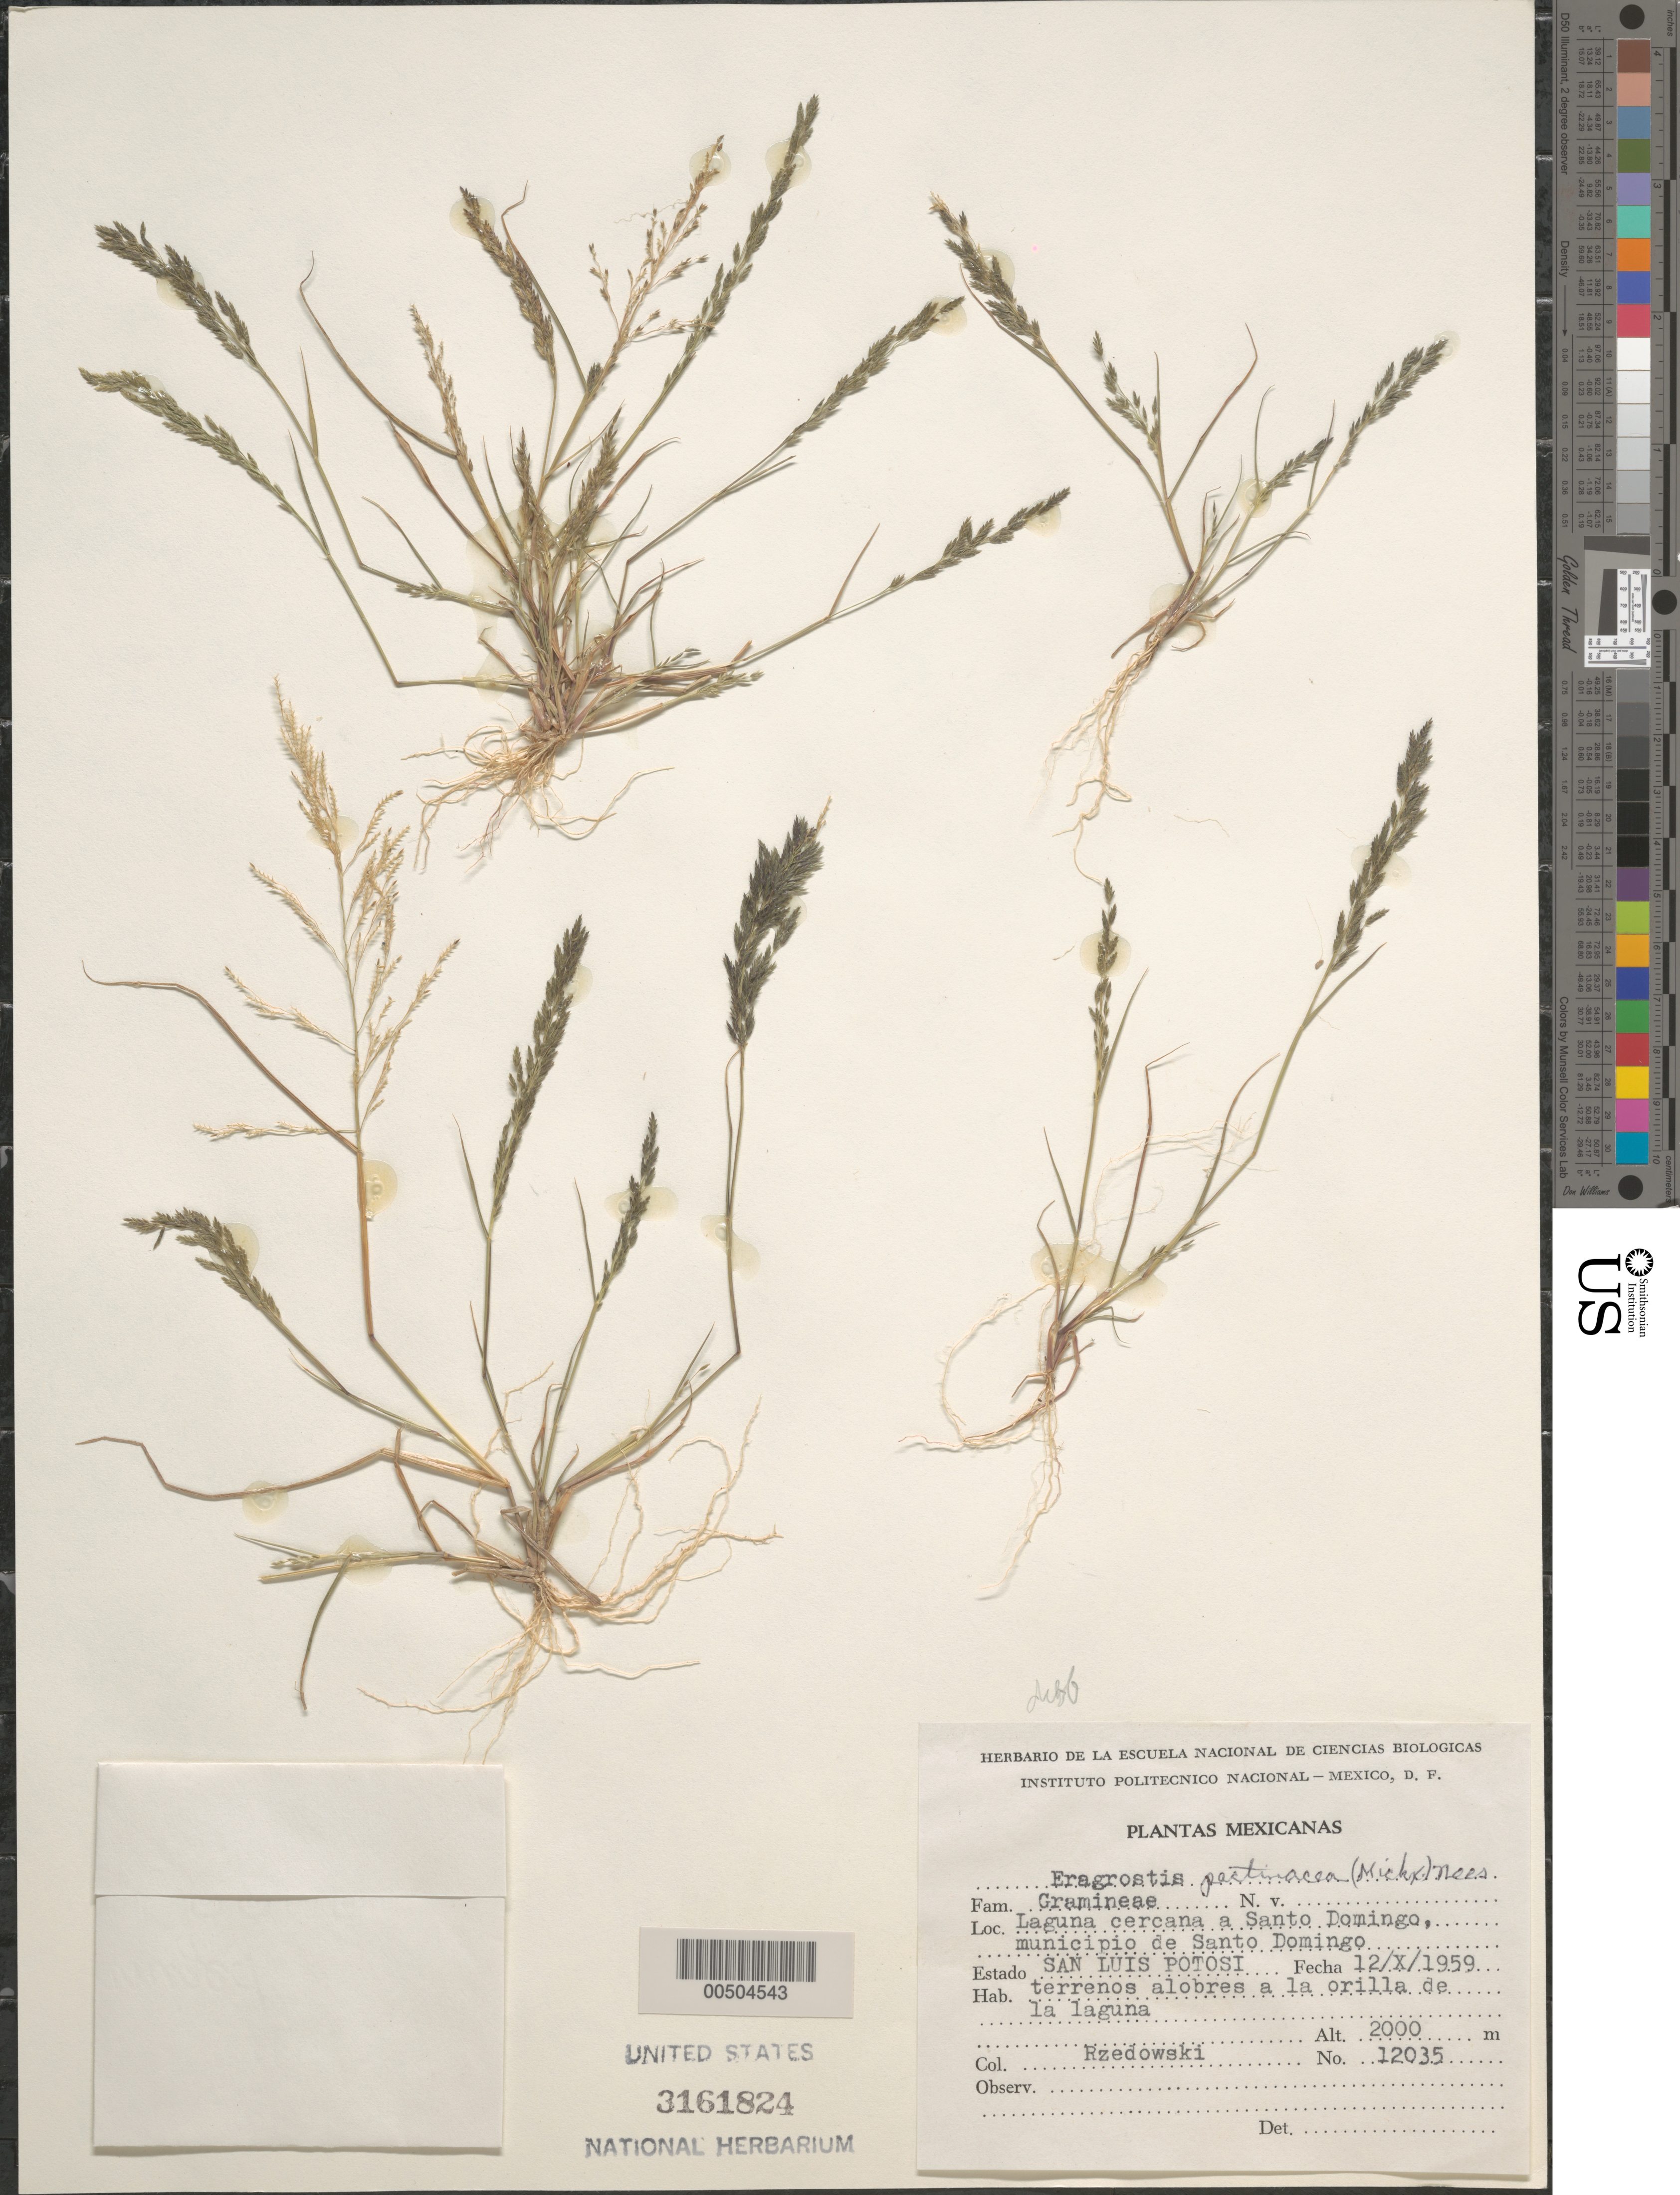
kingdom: Plantae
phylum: Tracheophyta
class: Liliopsida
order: Poales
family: Poaceae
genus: Eragrostis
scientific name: Eragrostis pectinacea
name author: (Michx.) Nees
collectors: J. Rzedowski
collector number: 12035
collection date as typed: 12 Oct 1959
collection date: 1959-10-12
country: Mexico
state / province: San Luis Potosi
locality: Laguna cercana a Santo Domingo, Santo Domingo Mun.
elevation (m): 2000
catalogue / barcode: US 3161824